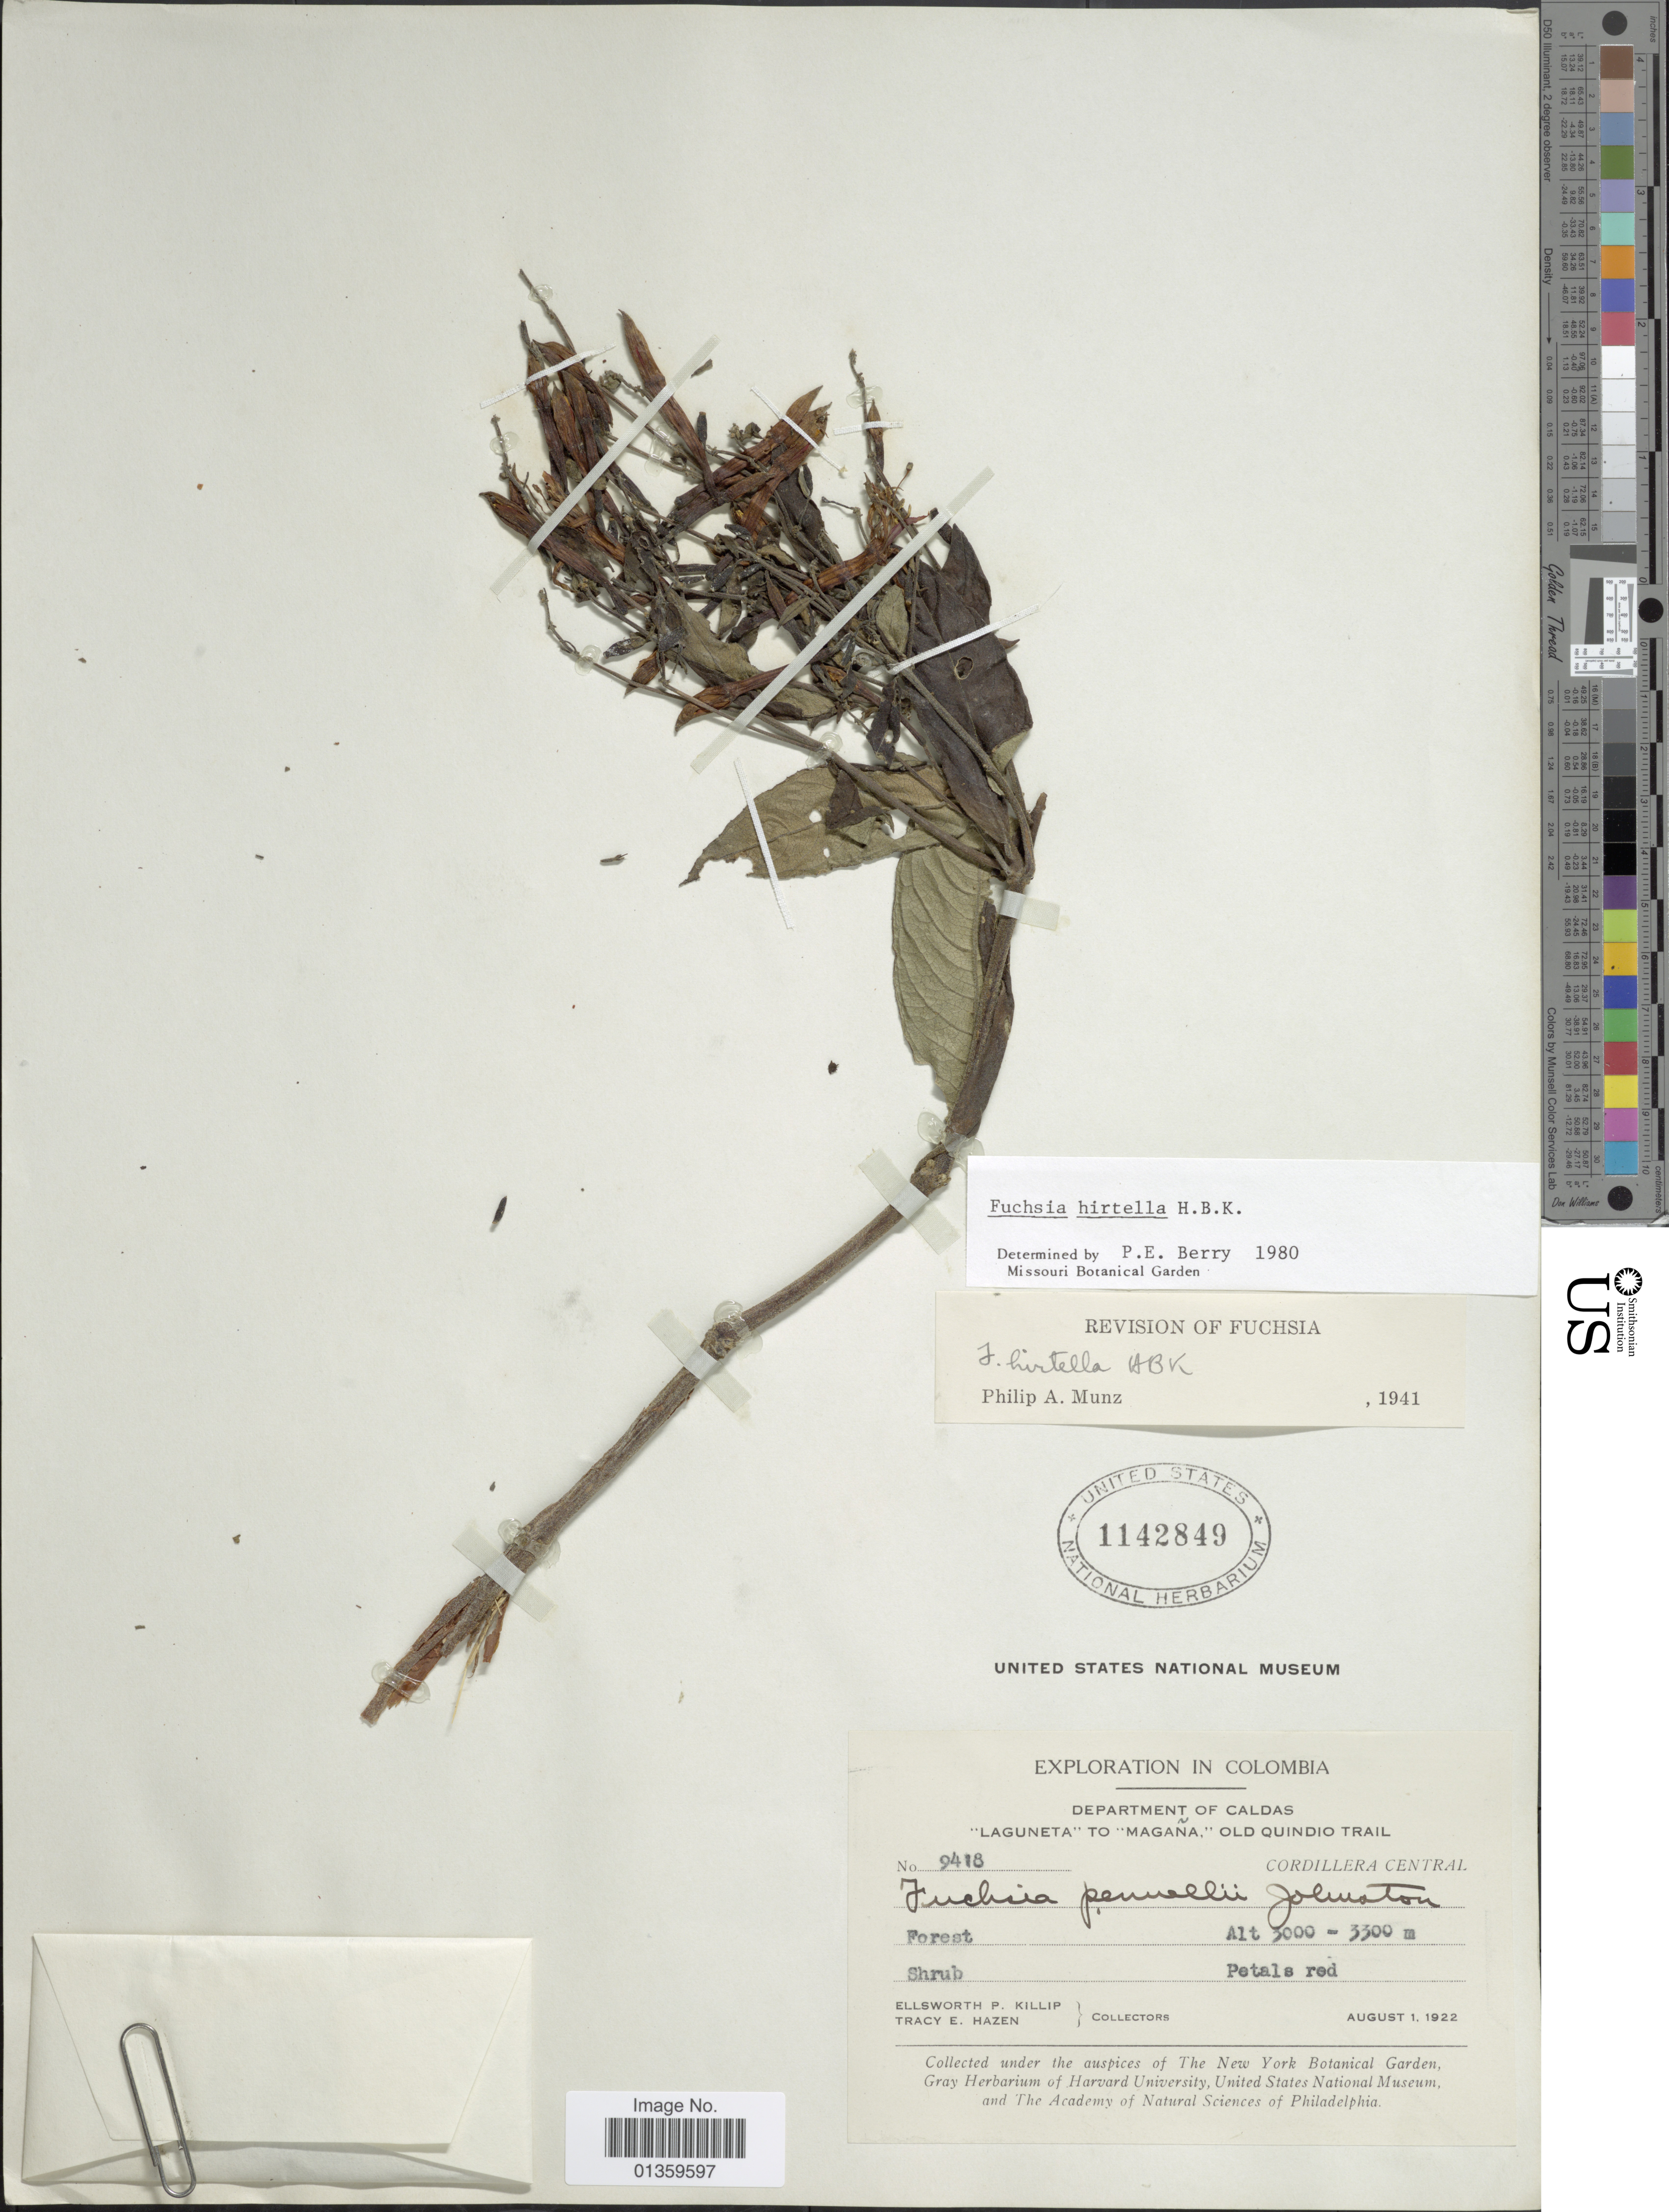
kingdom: Plantae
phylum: Tracheophyta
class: Magnoliopsida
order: Myrtales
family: Onagraceae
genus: Fuchsia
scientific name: Fuchsia hirtella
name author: Kunth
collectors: E. P. Killip & T. E. Hazen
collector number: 9418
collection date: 1922-08-01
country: Colombia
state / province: Caldas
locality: Laguneta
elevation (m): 3000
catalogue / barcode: US 1142849